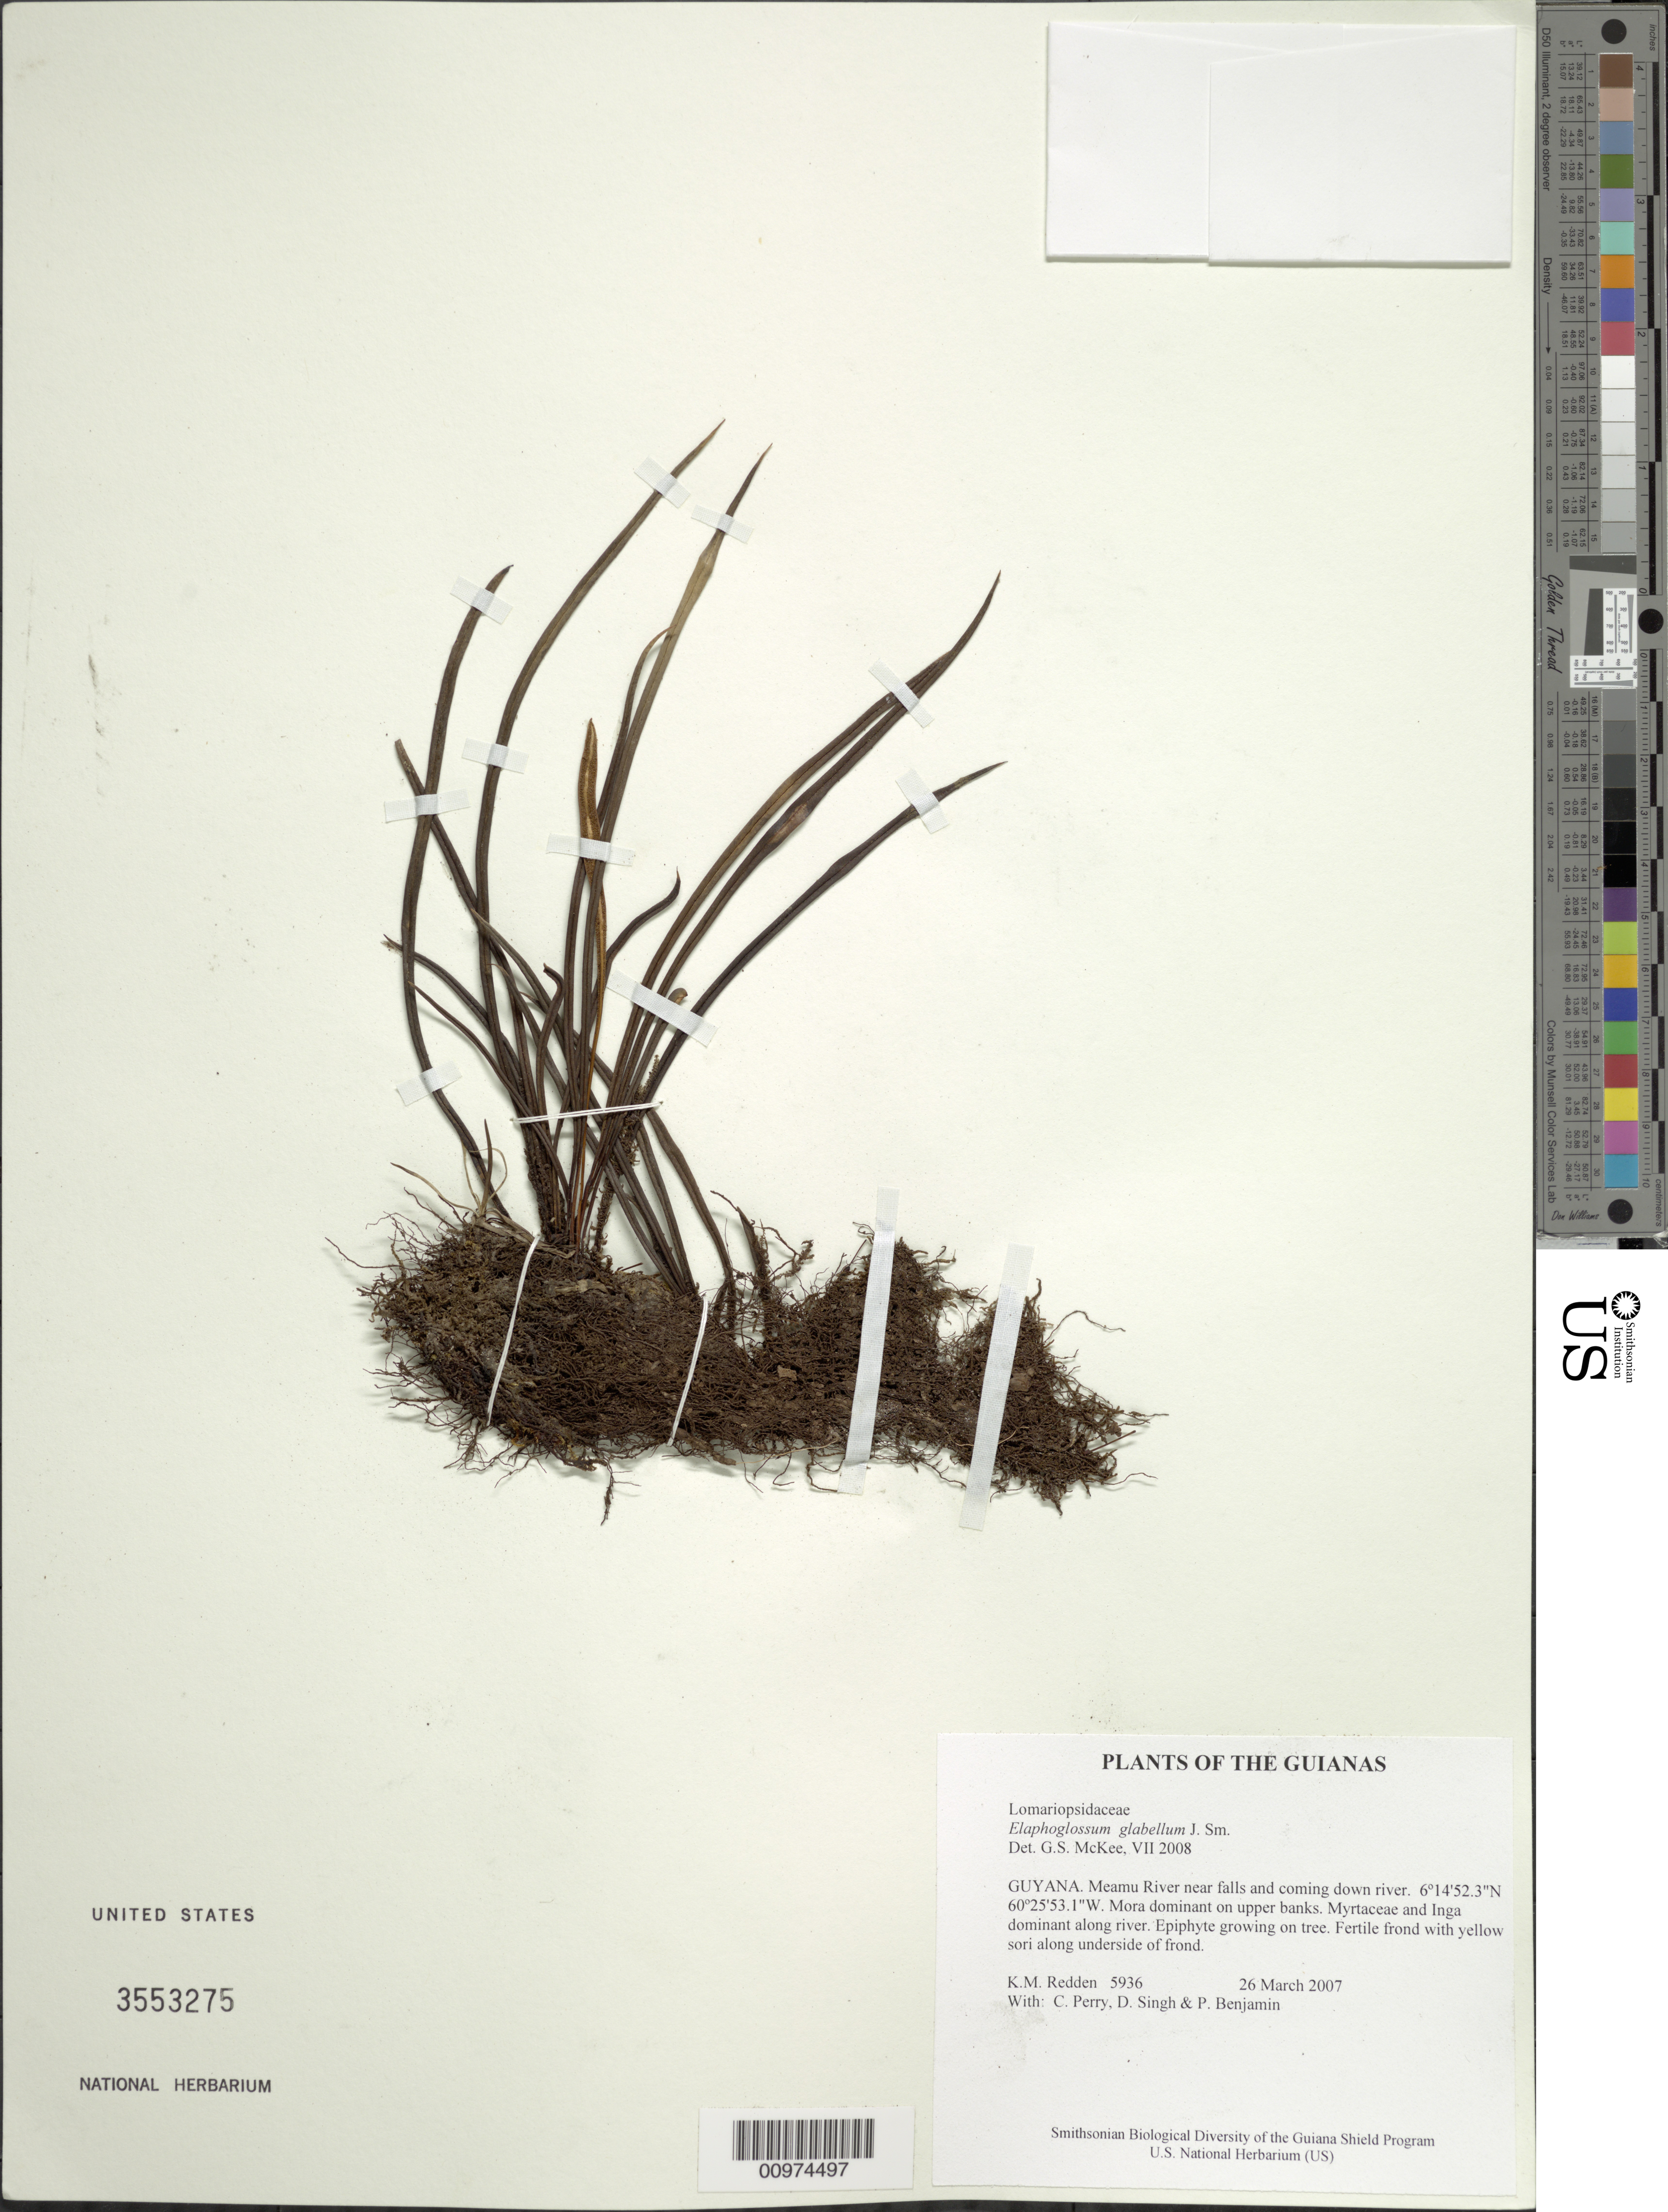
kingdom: Plantae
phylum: Tracheophyta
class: Polypodiopsida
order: Polypodiales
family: Dryopteridaceae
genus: Elaphoglossum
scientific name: Elaphoglossum glabellum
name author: J. Sm.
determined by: McKee, G. S., (US), NMNH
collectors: K. M. Redden, C. Perry, D. Singh & P. Benjamin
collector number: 5936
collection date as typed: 26 March 2007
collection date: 2007-03-26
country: Guyana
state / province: Cuyuni-Mazaruni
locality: Meamu River near falls and coming down river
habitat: Mora dominant on upper banks. Myrtaceae and Inga dominant along river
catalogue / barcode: US 3553275